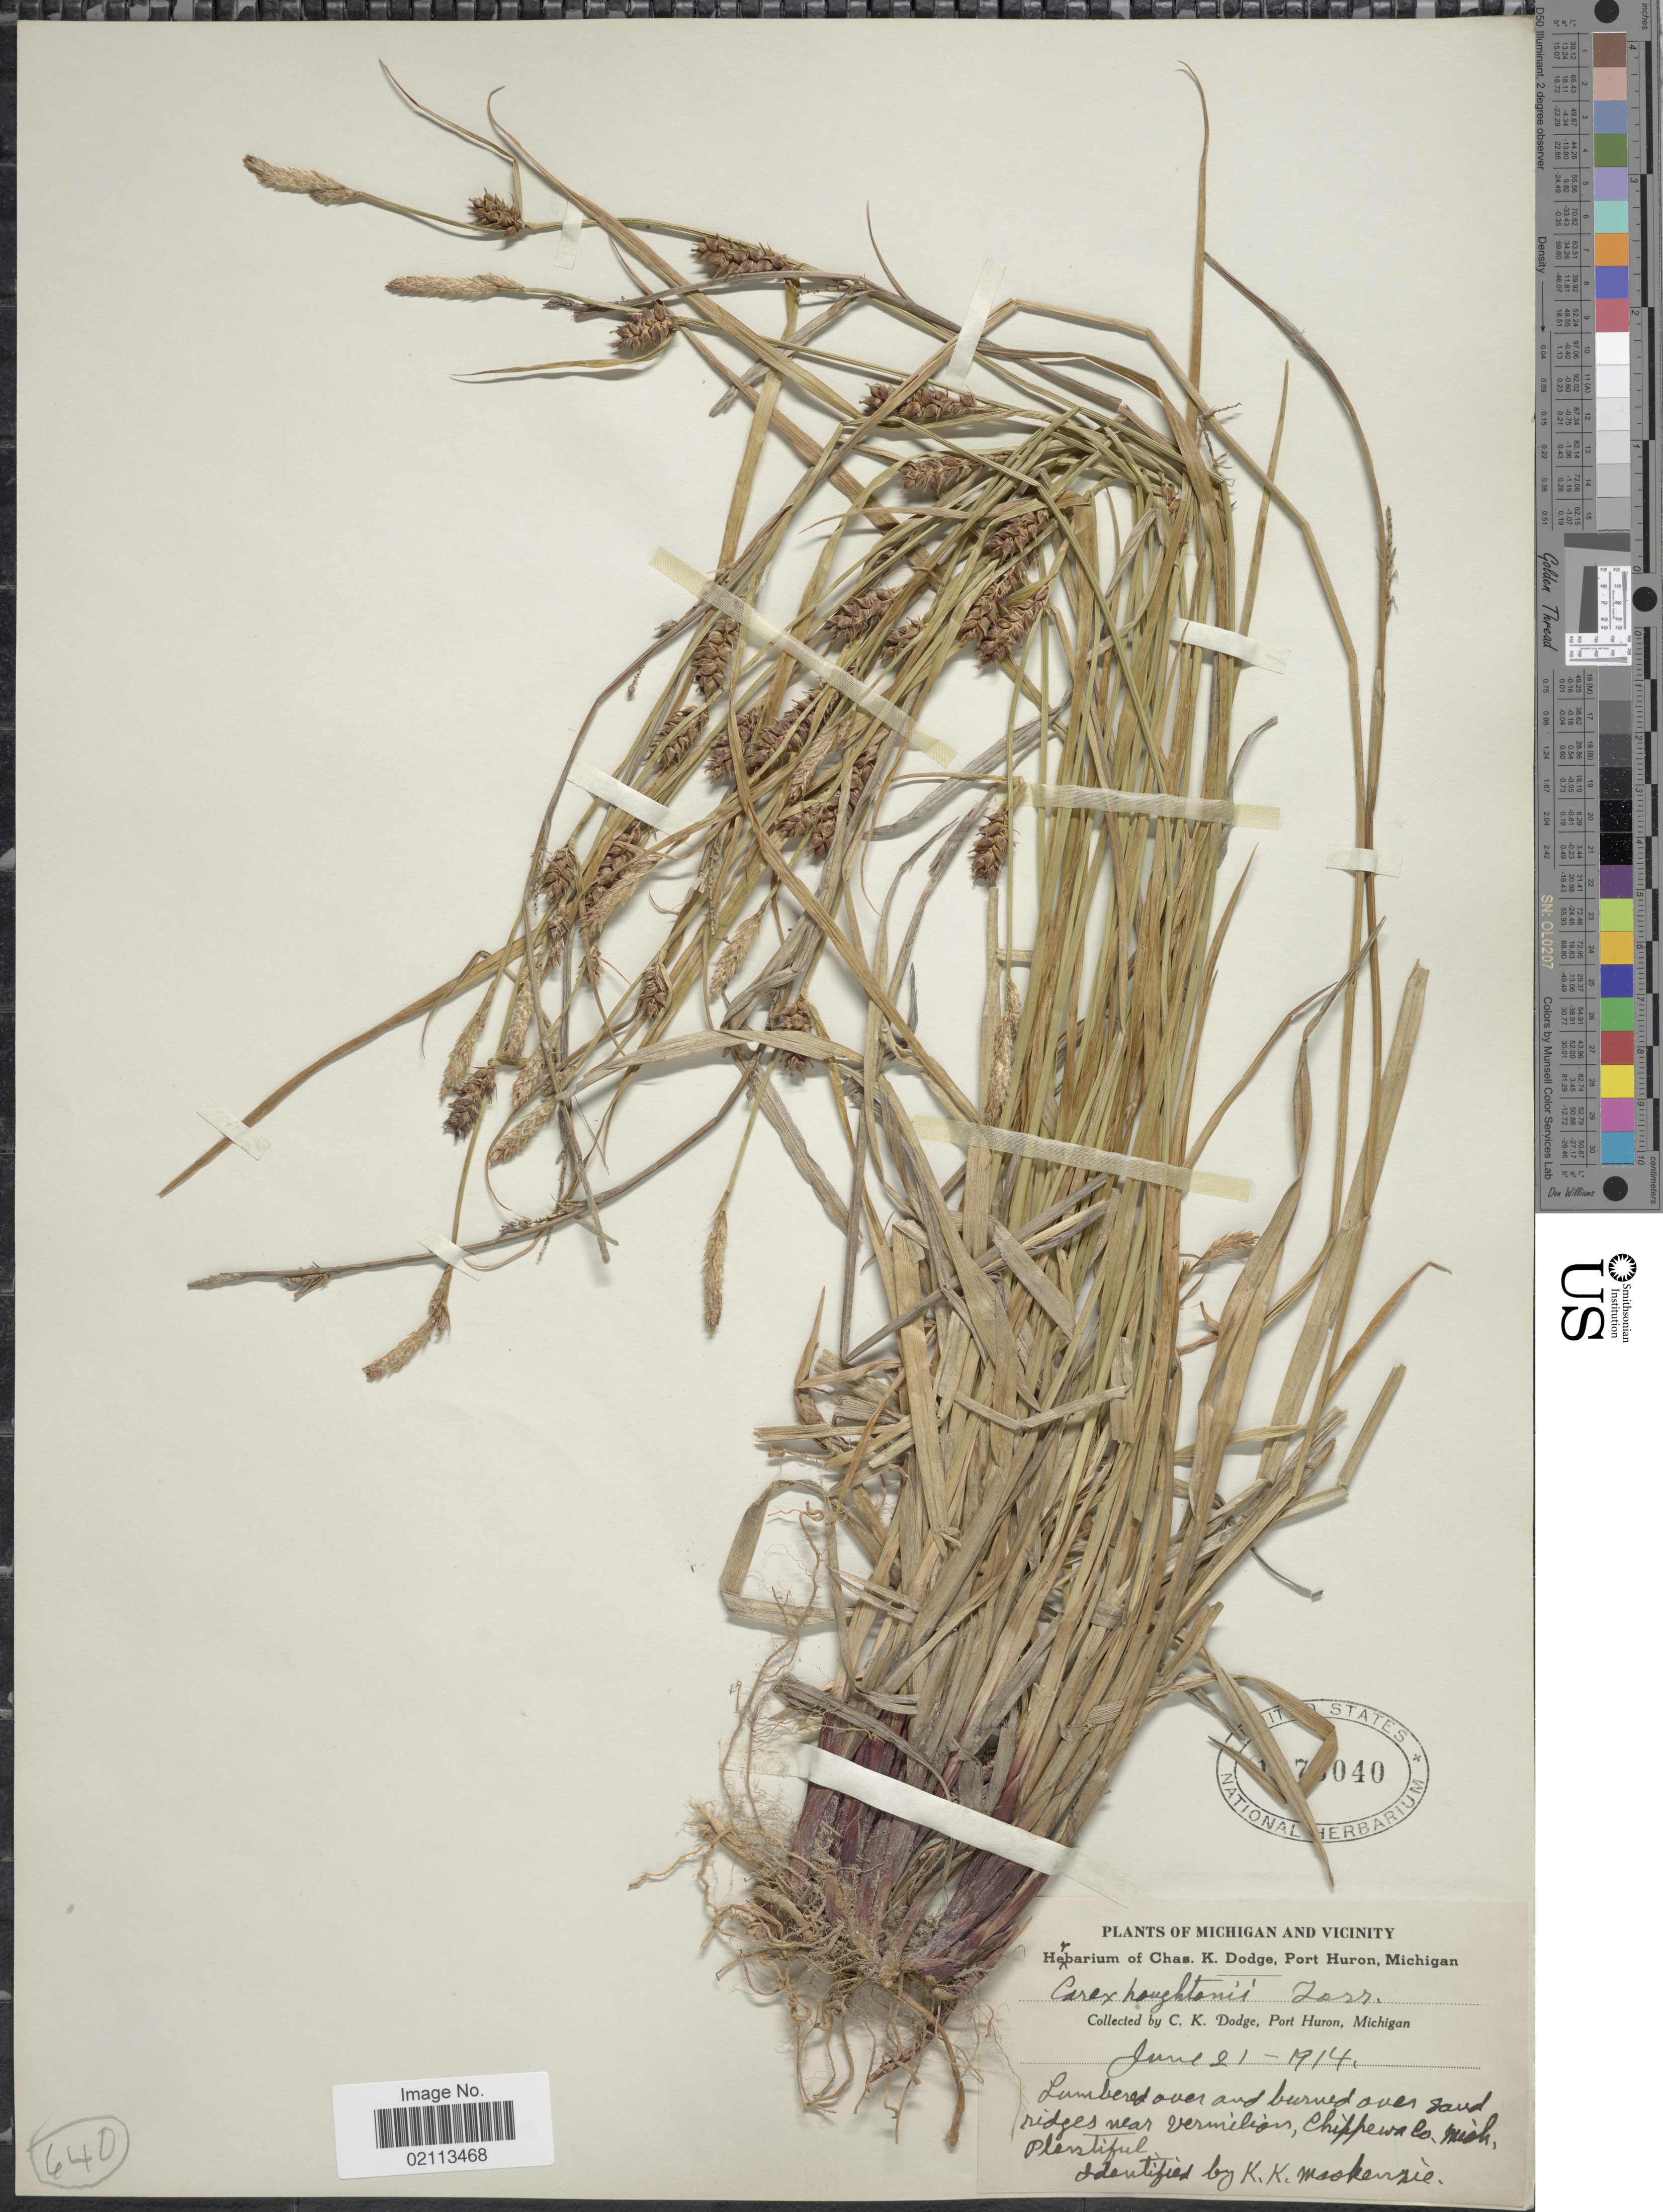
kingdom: Plantae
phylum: Tracheophyta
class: Liliopsida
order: Poales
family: Cyperaceae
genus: Carex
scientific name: Carex houghtoniana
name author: Torr. ex Dewey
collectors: C. Dodge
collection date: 1914-06-21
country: United States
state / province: Michigan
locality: Lumbered over and burned over sand ridges near vermilions, Chippewa Co